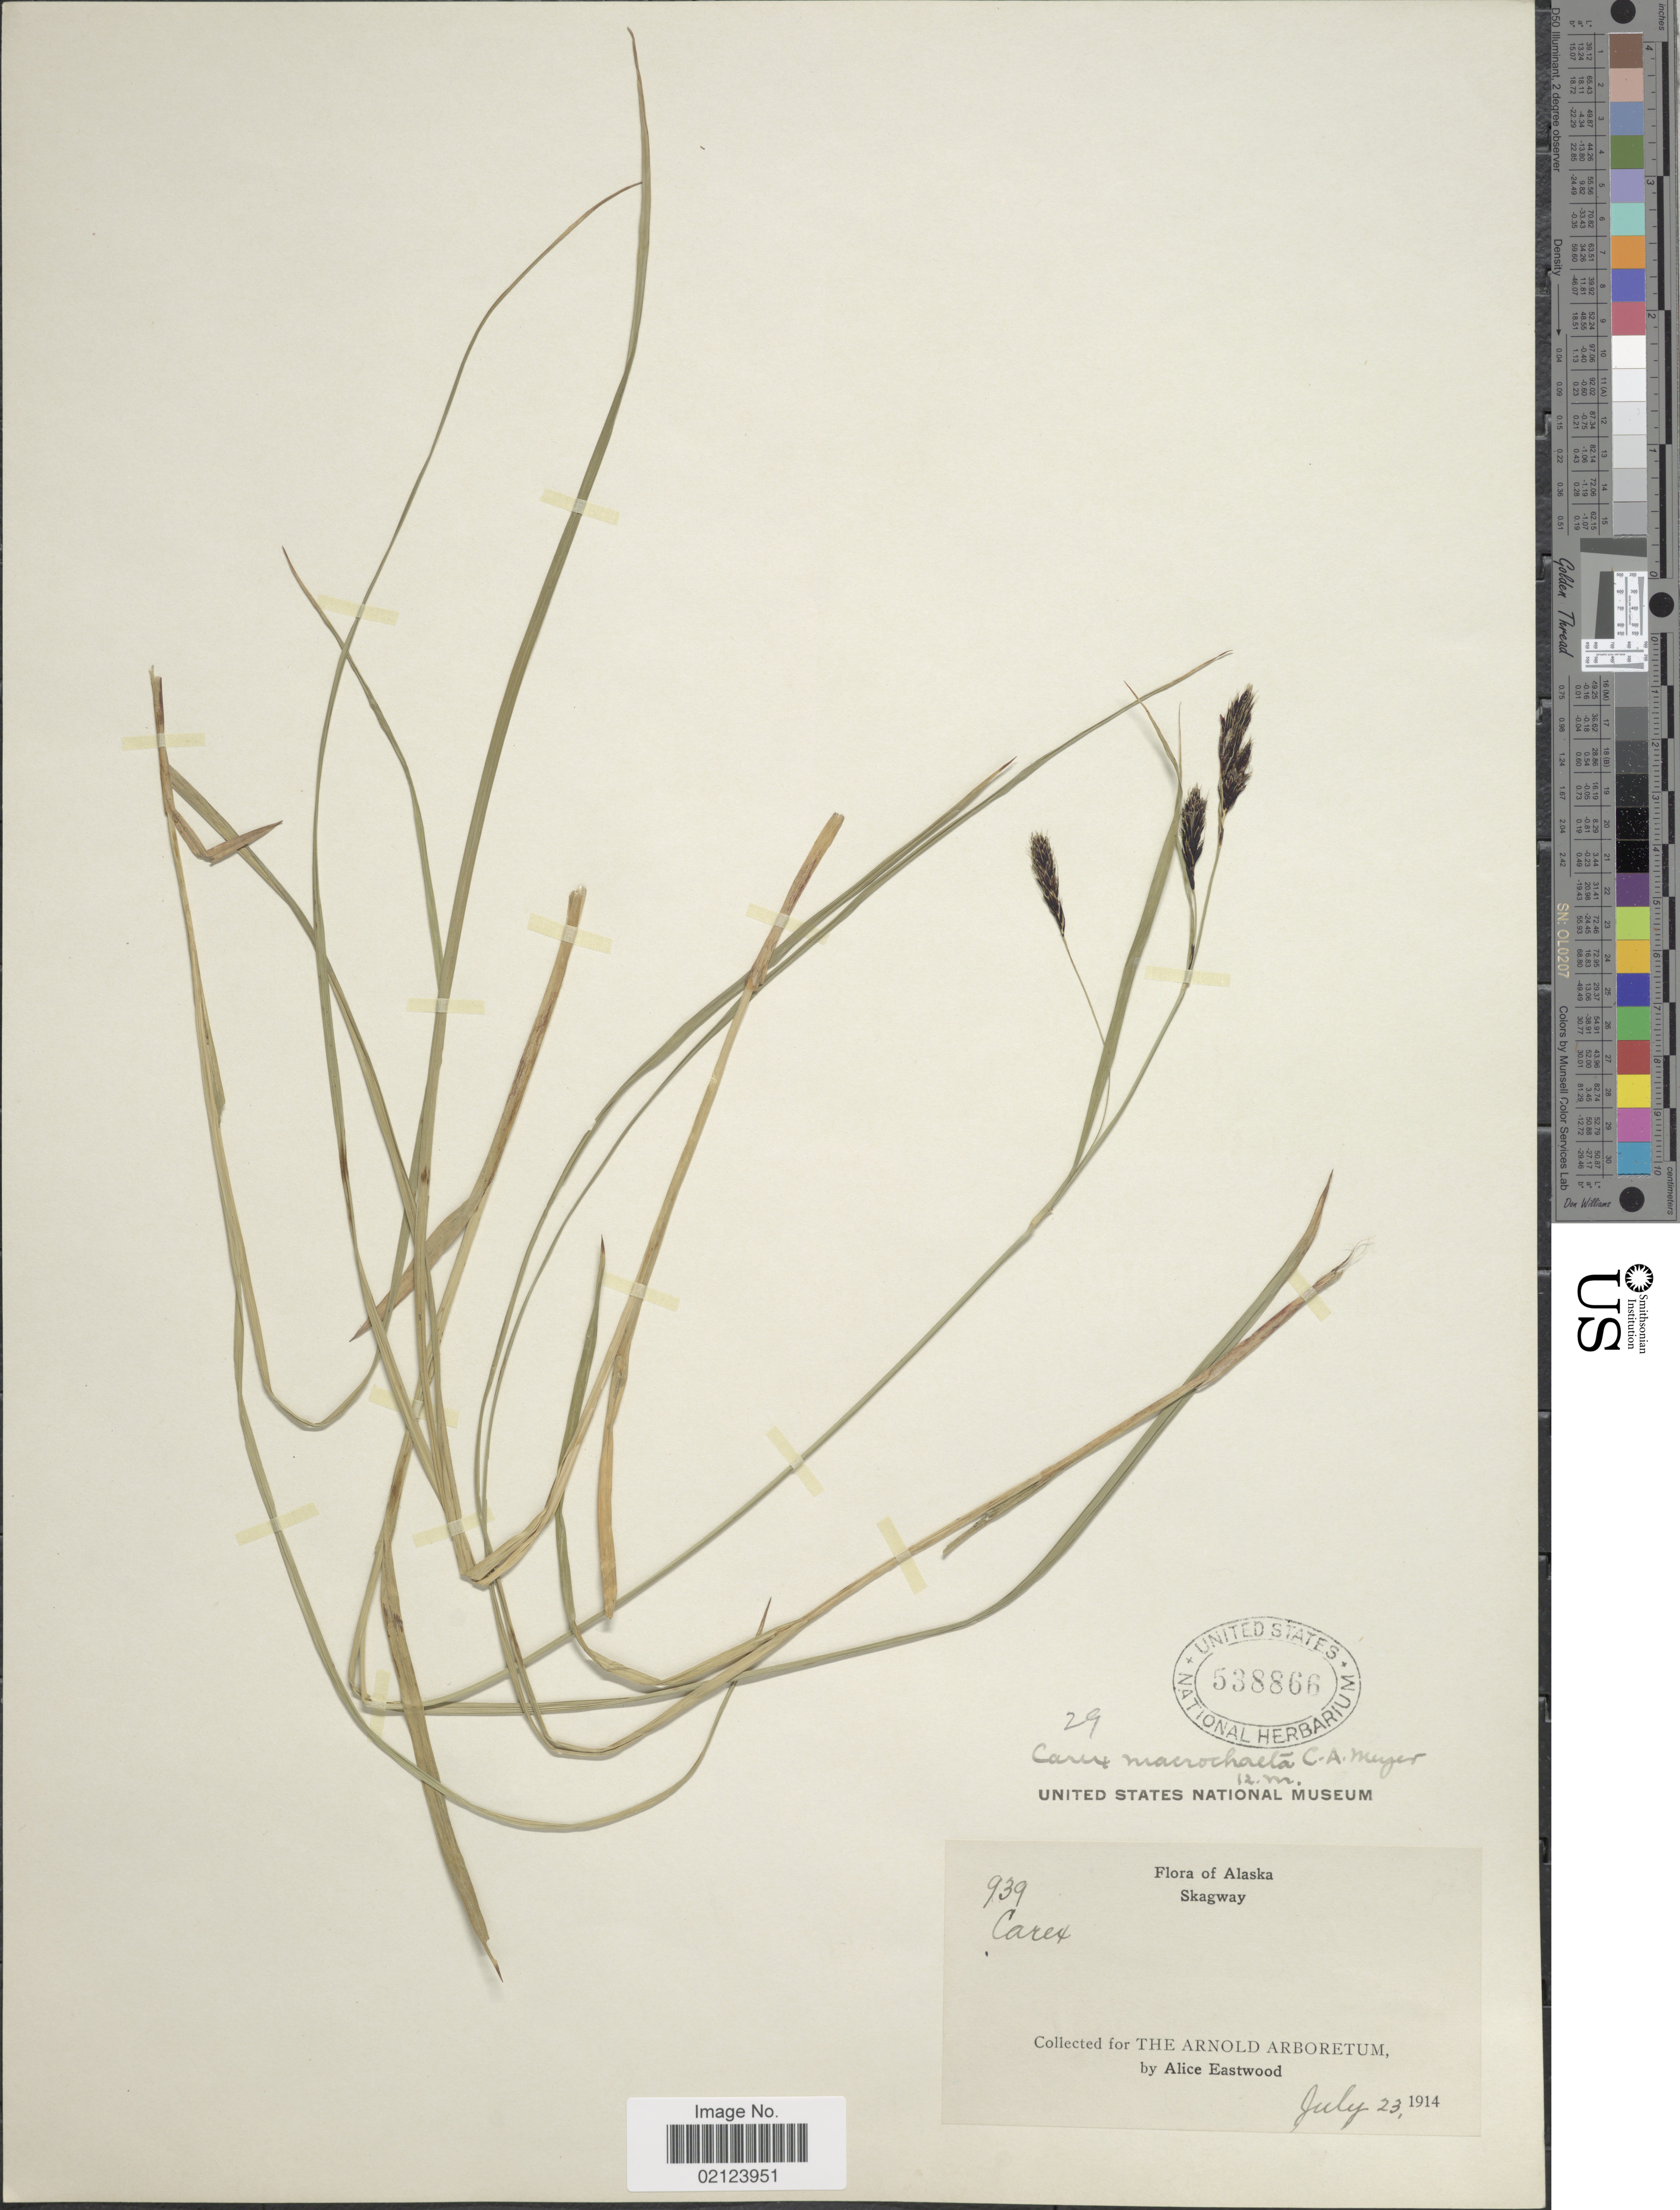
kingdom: Plantae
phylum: Tracheophyta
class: Liliopsida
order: Poales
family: Cyperaceae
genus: Carex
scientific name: Carex macrochaeta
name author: C.A. Mey.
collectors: A. Eastwood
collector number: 939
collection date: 1914-07-23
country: United States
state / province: Alaska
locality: Skagway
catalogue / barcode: US 538866